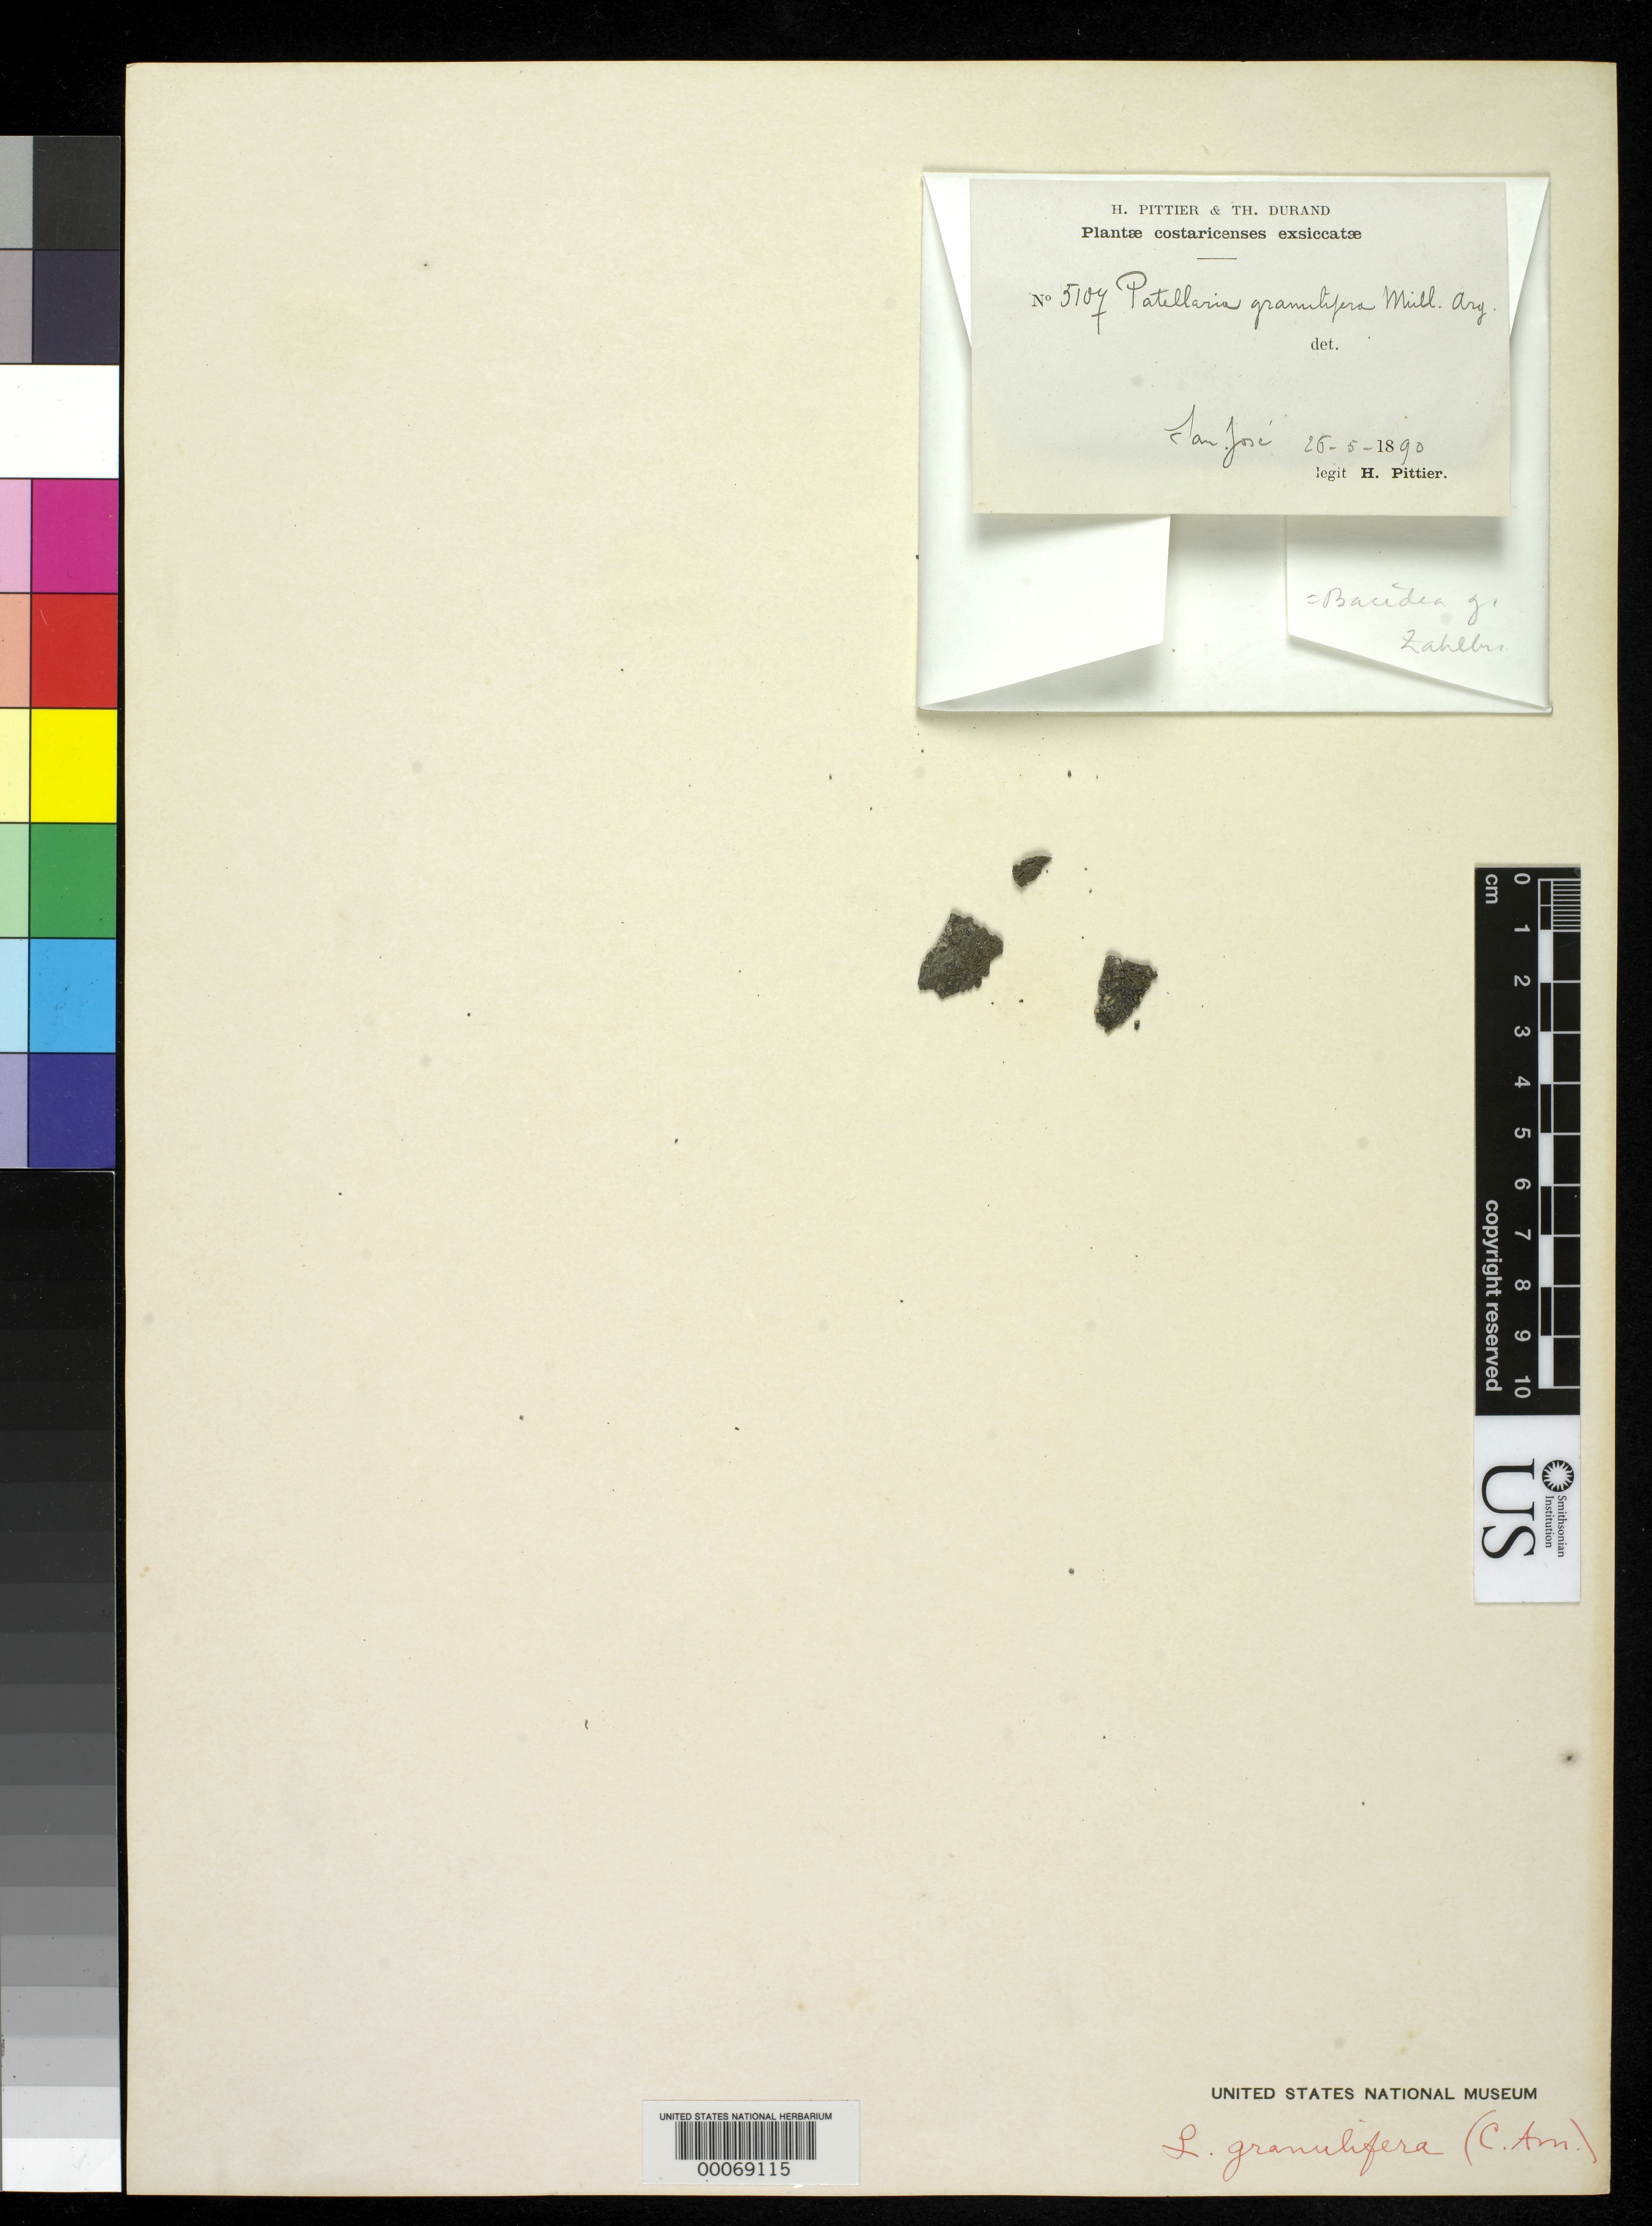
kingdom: Fungi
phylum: Ascomycota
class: Dothideomycetes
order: Patellariales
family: Patellariaceae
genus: Patellaria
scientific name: Patellaria granulifera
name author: Müll. Arg.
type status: Holotype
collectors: H. F. Pittier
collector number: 5107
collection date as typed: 15 May 1890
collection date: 1890-05-15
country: Costa Rica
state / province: San José